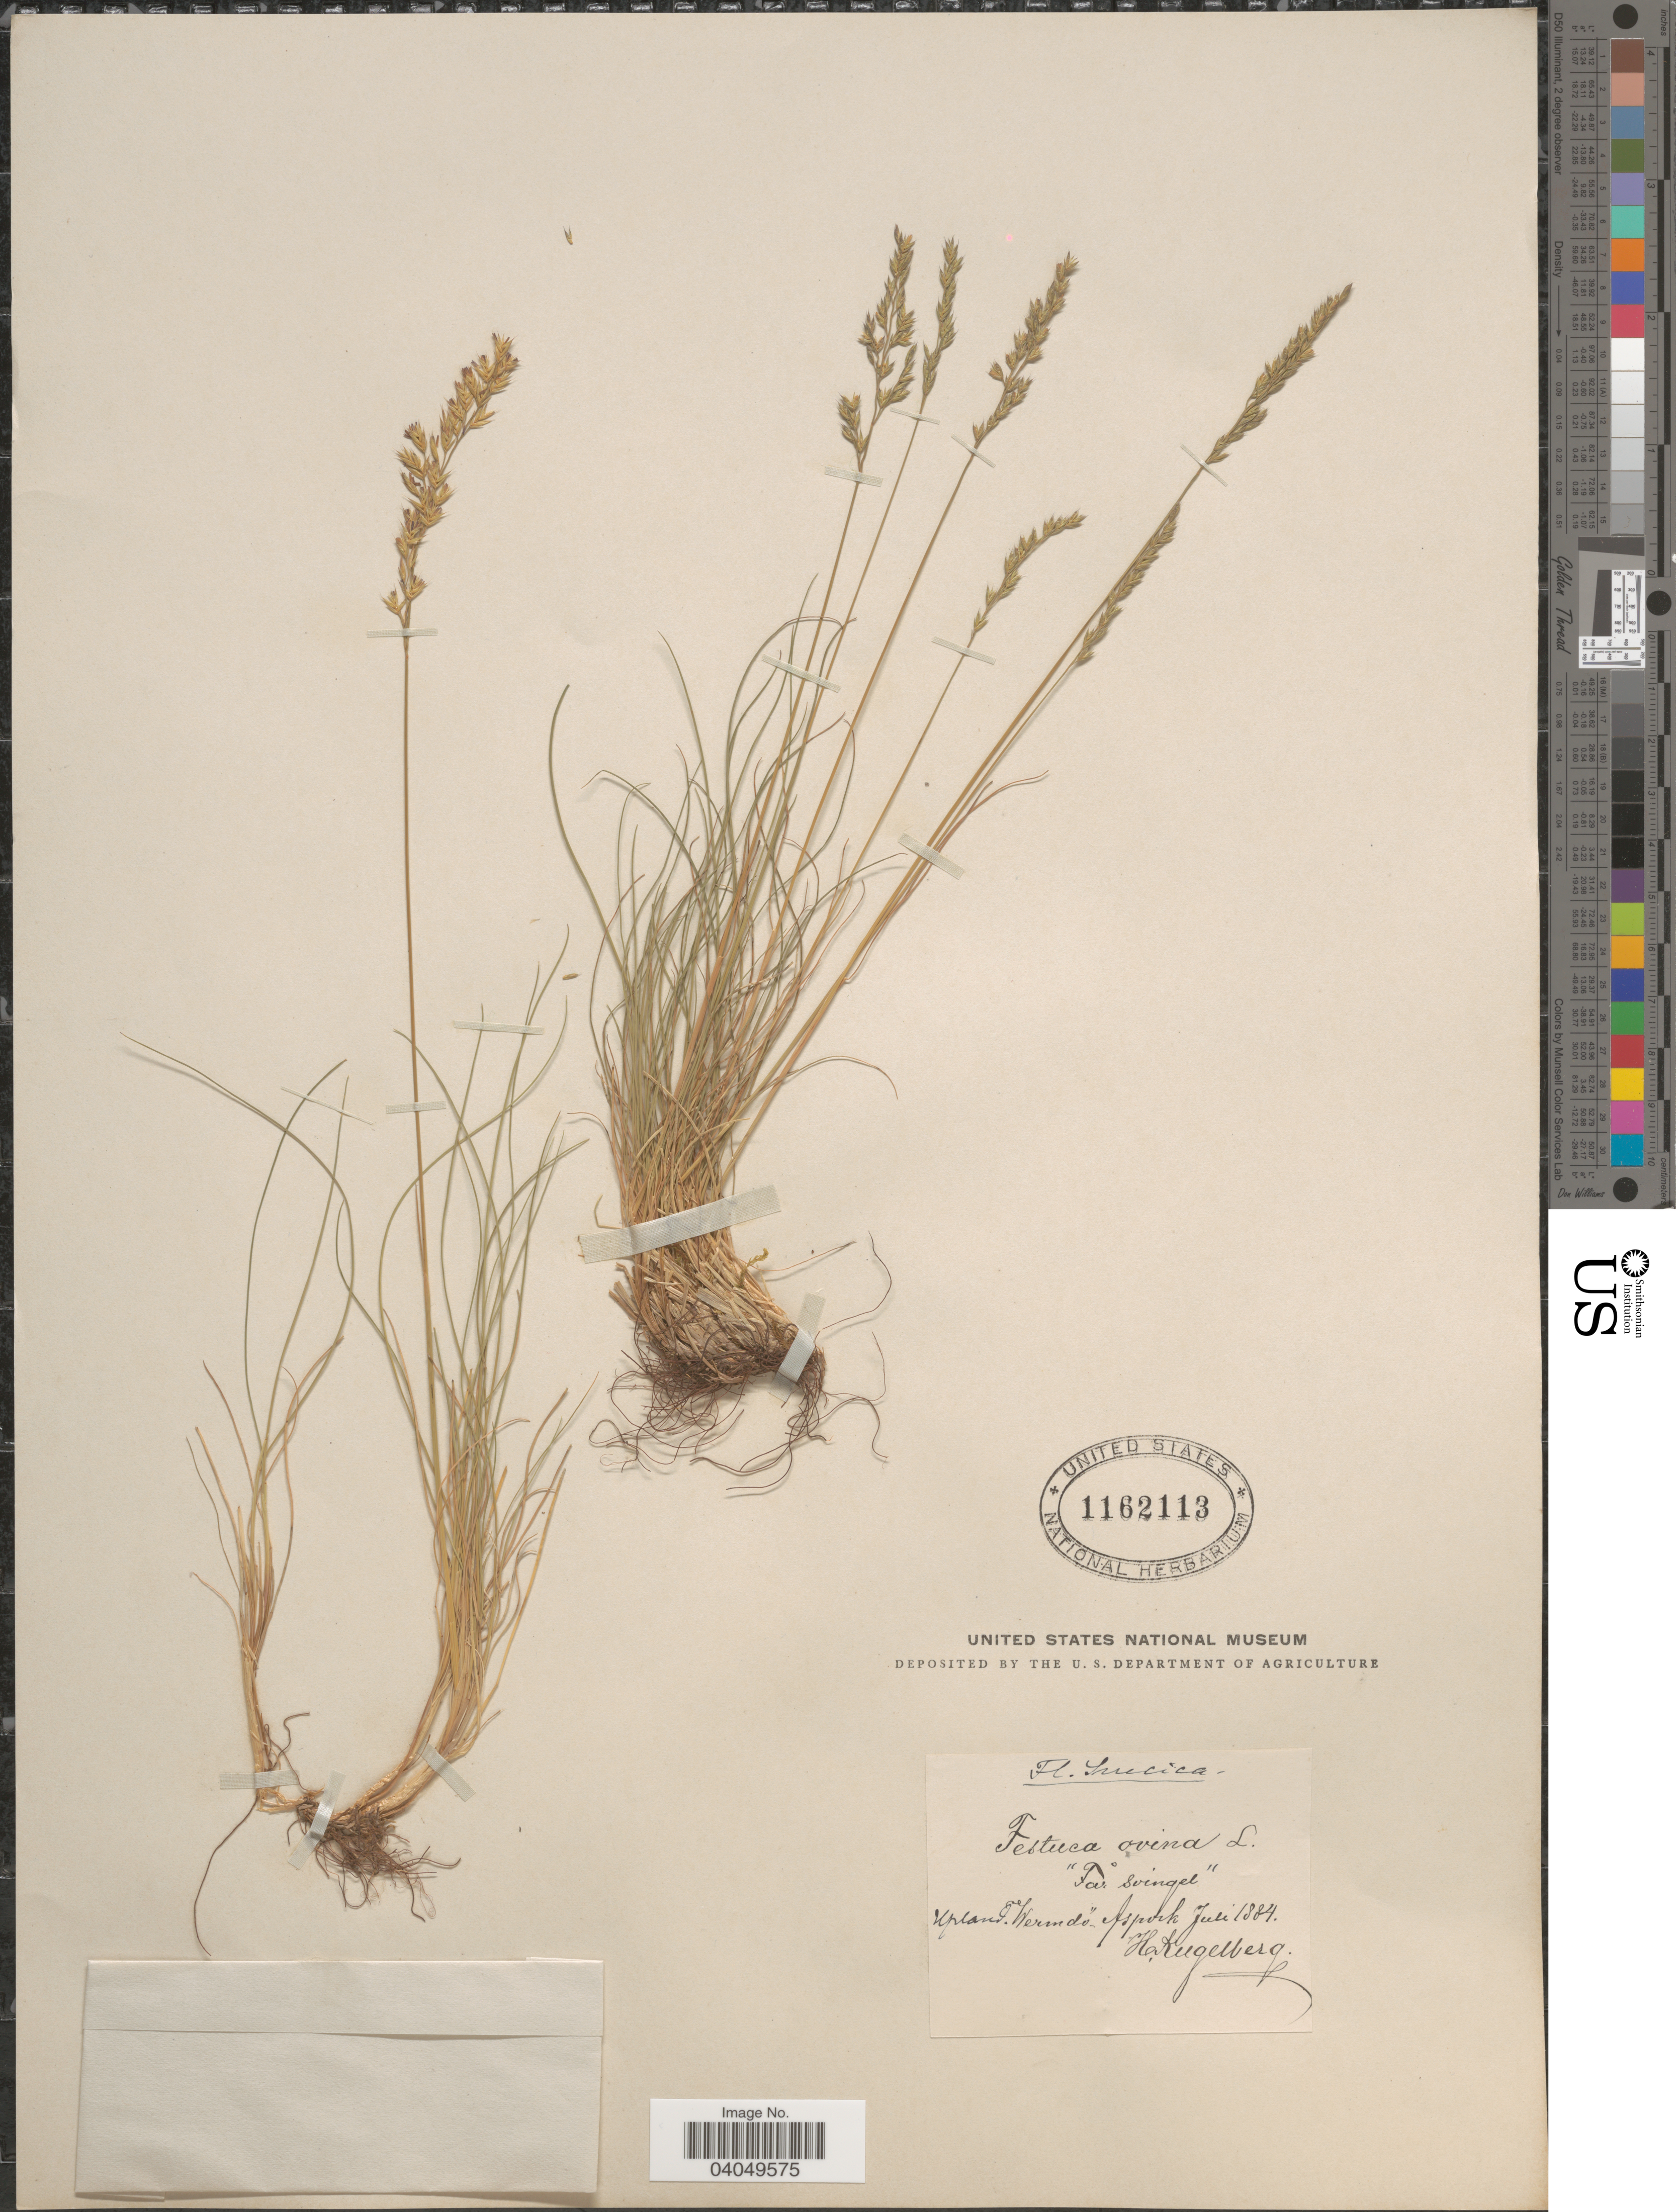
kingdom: Plantae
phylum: Tracheophyta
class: Liliopsida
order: Poales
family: Poaceae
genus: Festuca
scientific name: Festuca ovina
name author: L.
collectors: H. Kugelberg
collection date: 1884-07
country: Sweden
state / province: Uppsala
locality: Suecica. Upland. Wermdo Aspvik.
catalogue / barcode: US 1162113